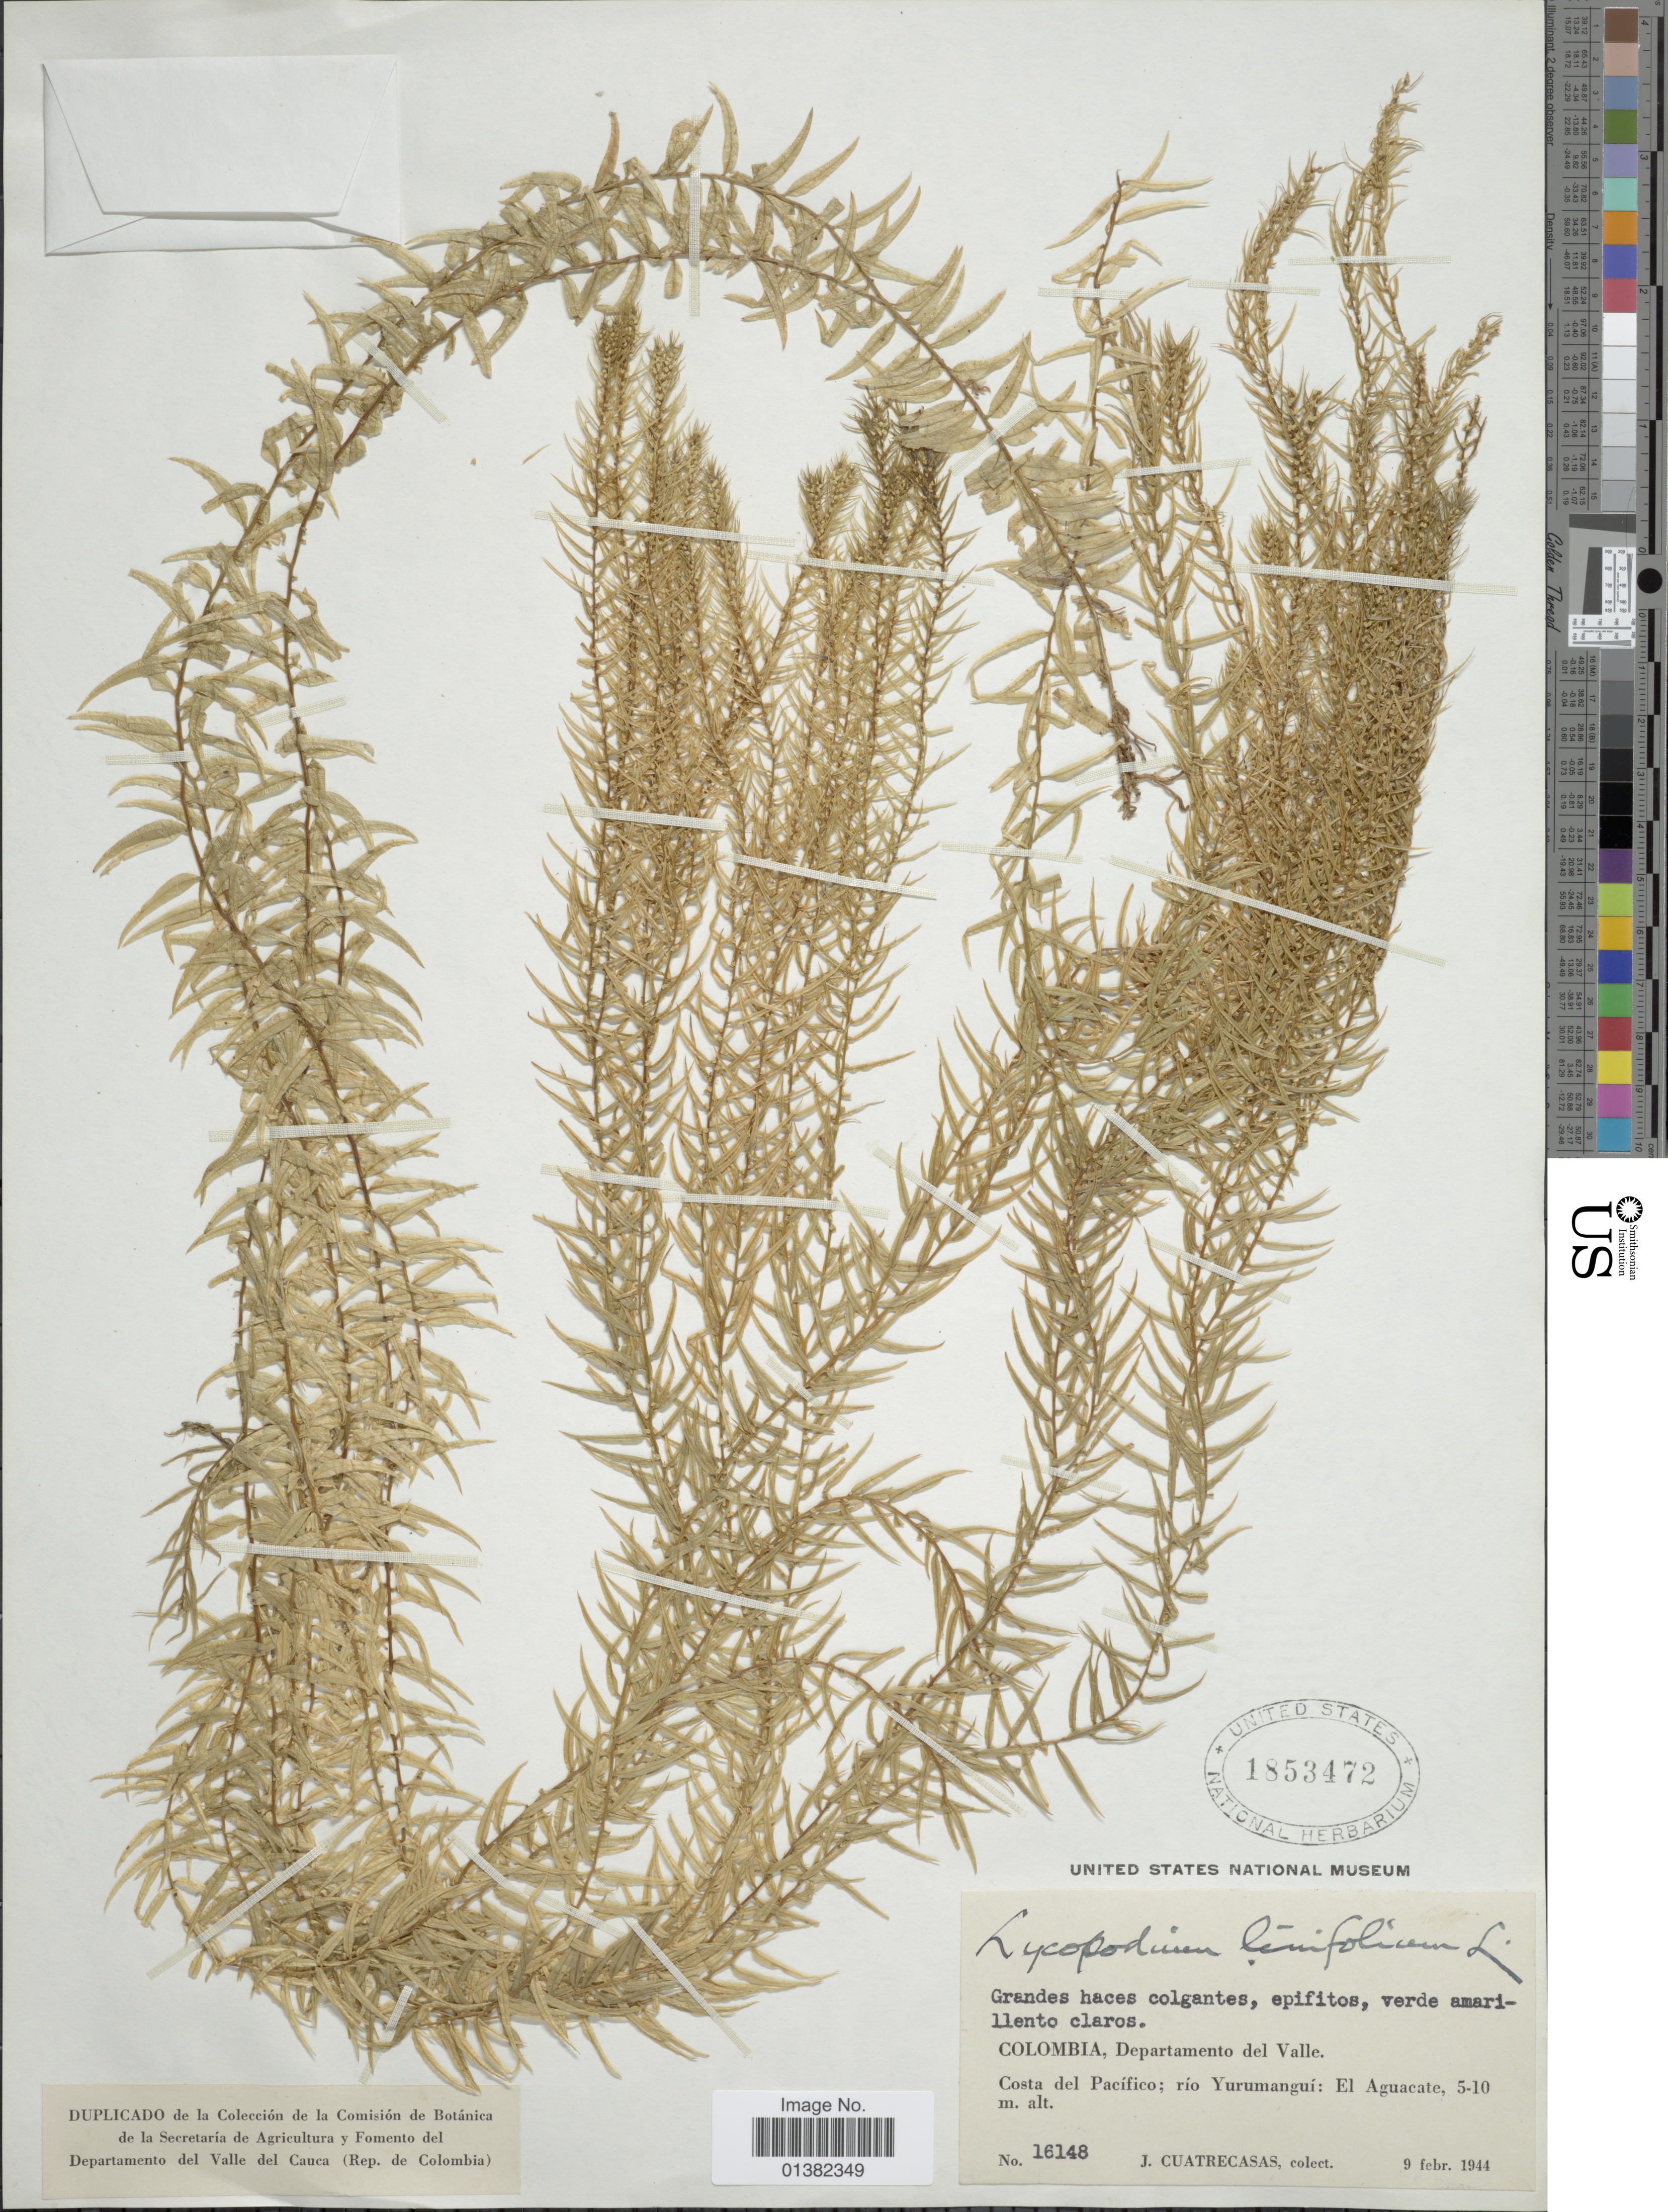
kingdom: Plantae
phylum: Tracheophyta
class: Lycopodiopsida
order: Lycopodiales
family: Lycopodiaceae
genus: Phlegmariurus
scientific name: Phlegmariurus linifolius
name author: (L.) B. Øllg.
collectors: J. Cuatrecasas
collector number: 16148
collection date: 1944-02-09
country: Colombia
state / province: Valle del Cauca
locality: Departamento del Valle, Costa del Pacífico; río Yurumanguí: El Aguacate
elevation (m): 5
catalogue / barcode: US 1853472